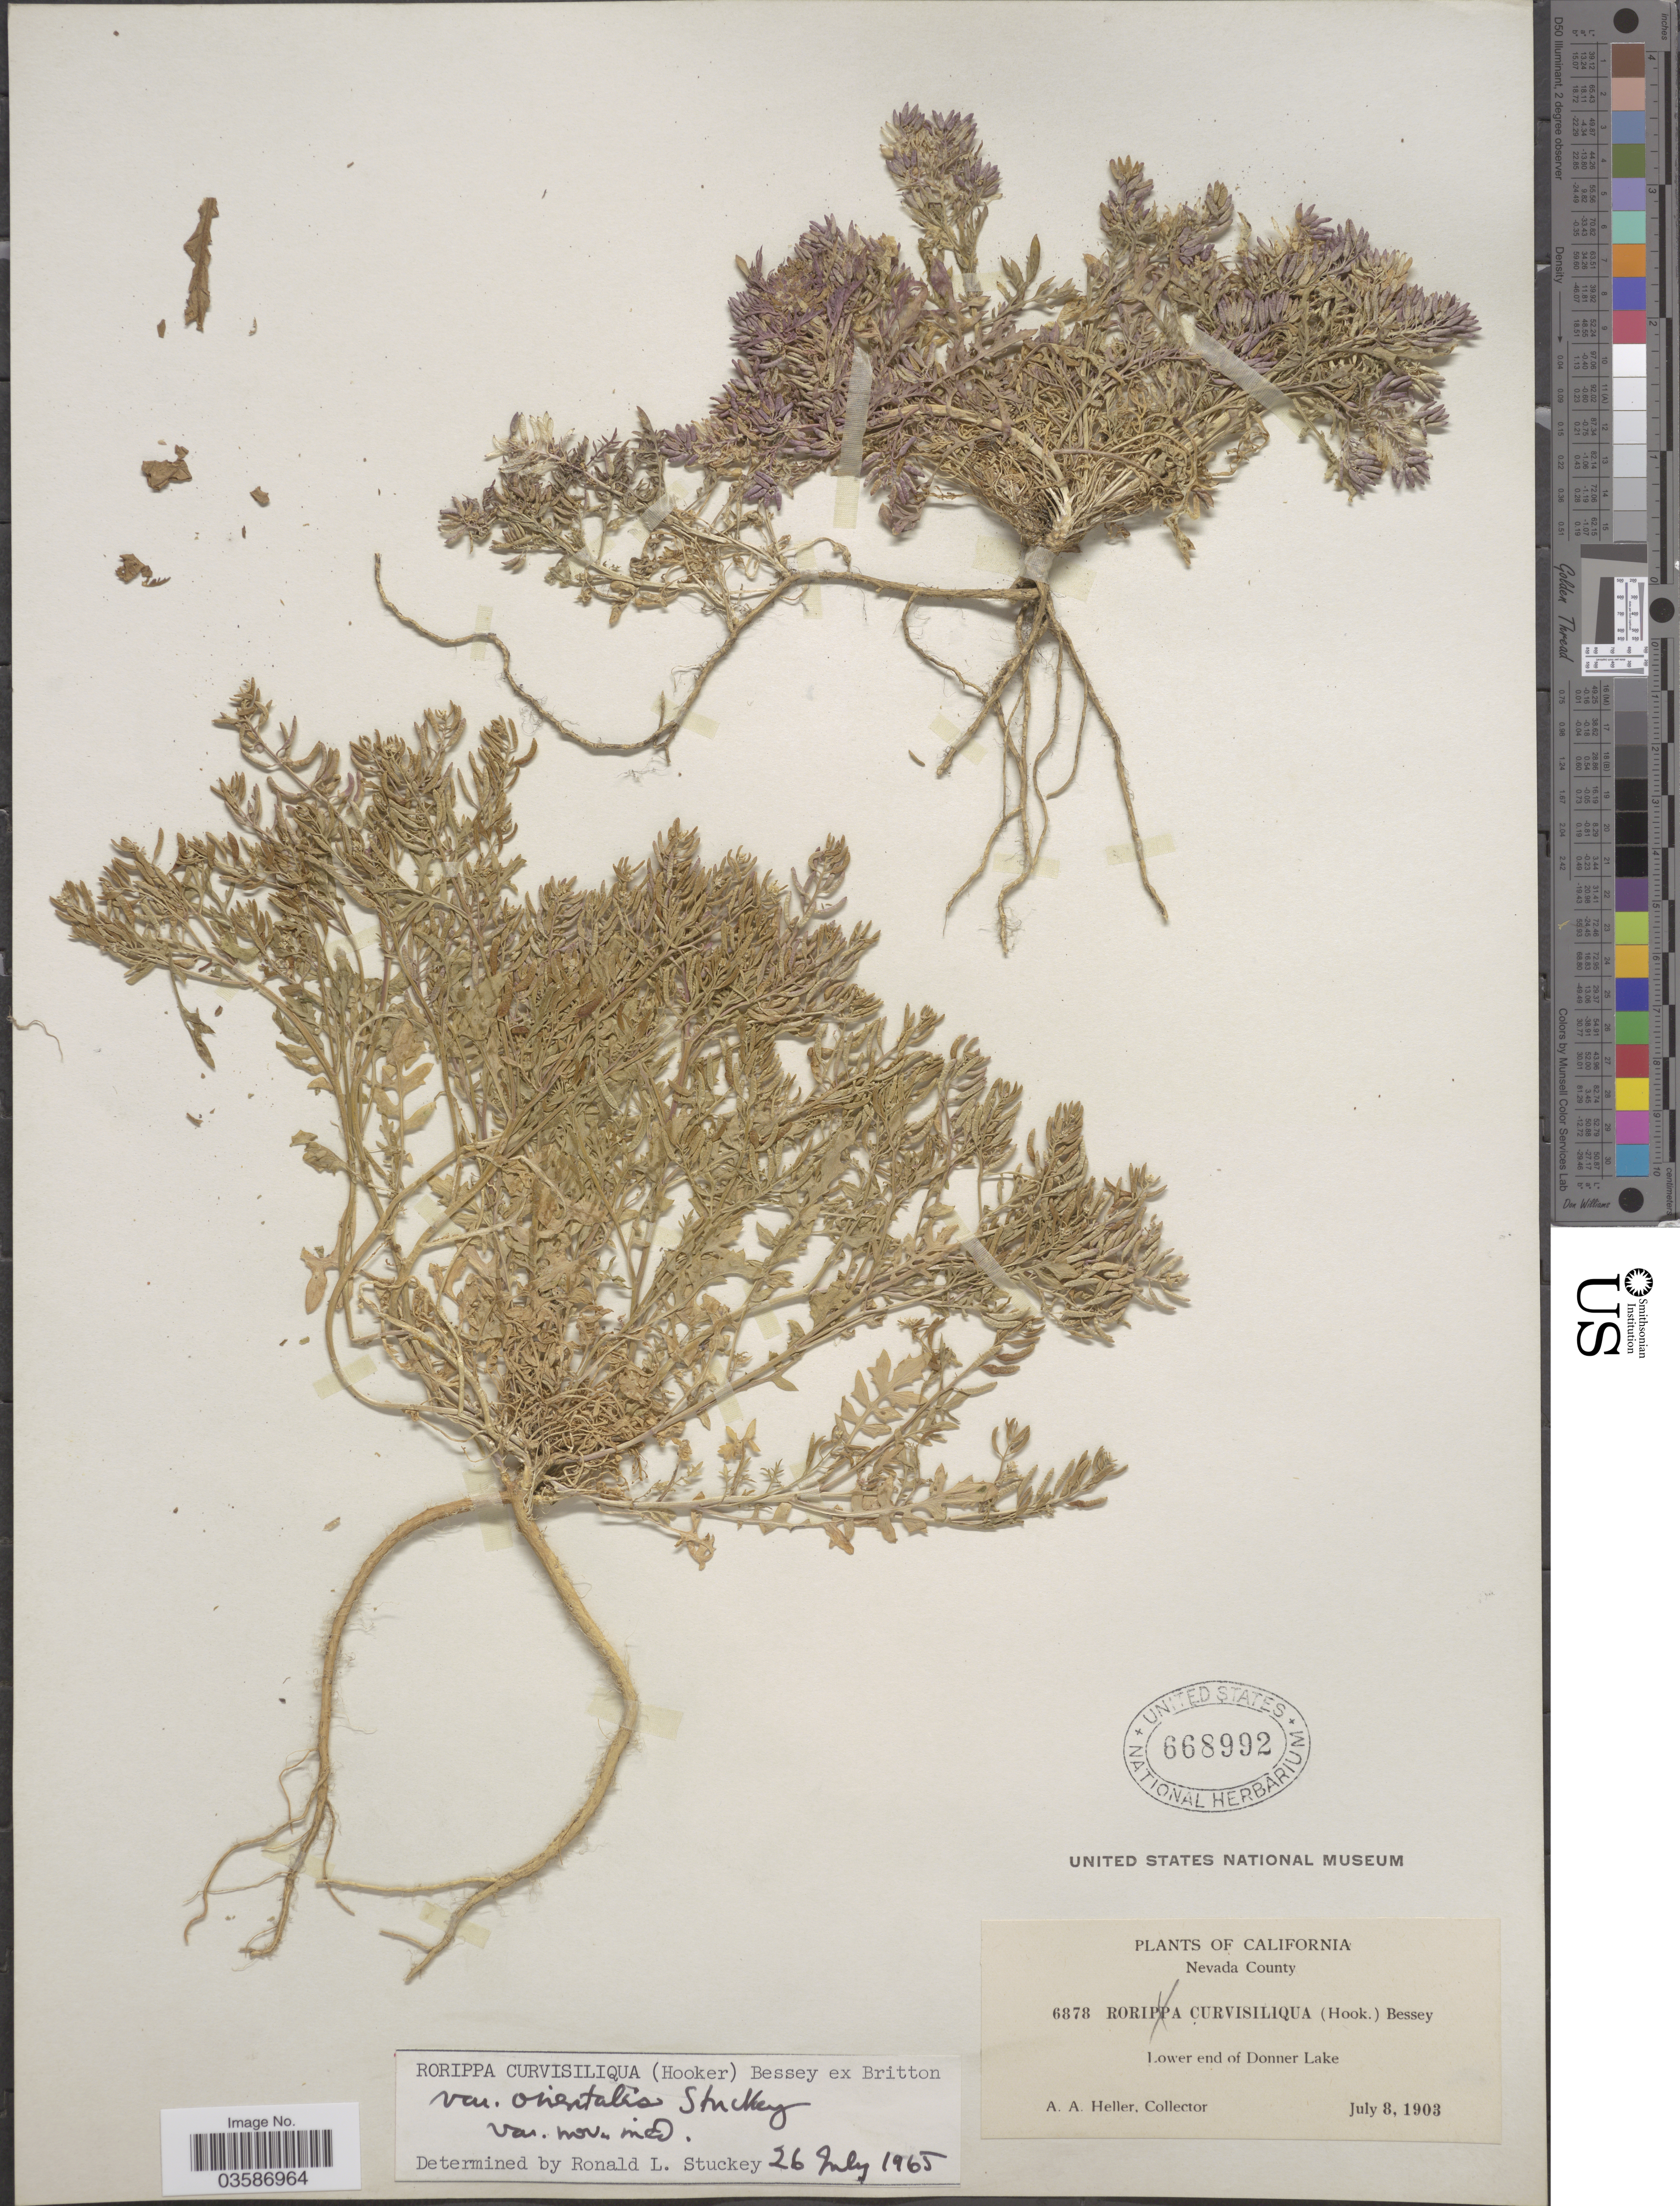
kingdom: Plantae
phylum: Tracheophyta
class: Magnoliopsida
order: Brassicales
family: Brassicaceae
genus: Rorippa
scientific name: Rorippa curvisiliqua var. orientalis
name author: Stuckey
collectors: A. A. Heller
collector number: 6878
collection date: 1903-07-08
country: United States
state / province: California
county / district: Nevada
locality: Nevada County. Lower end of Donner Lake.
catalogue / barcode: US 668992